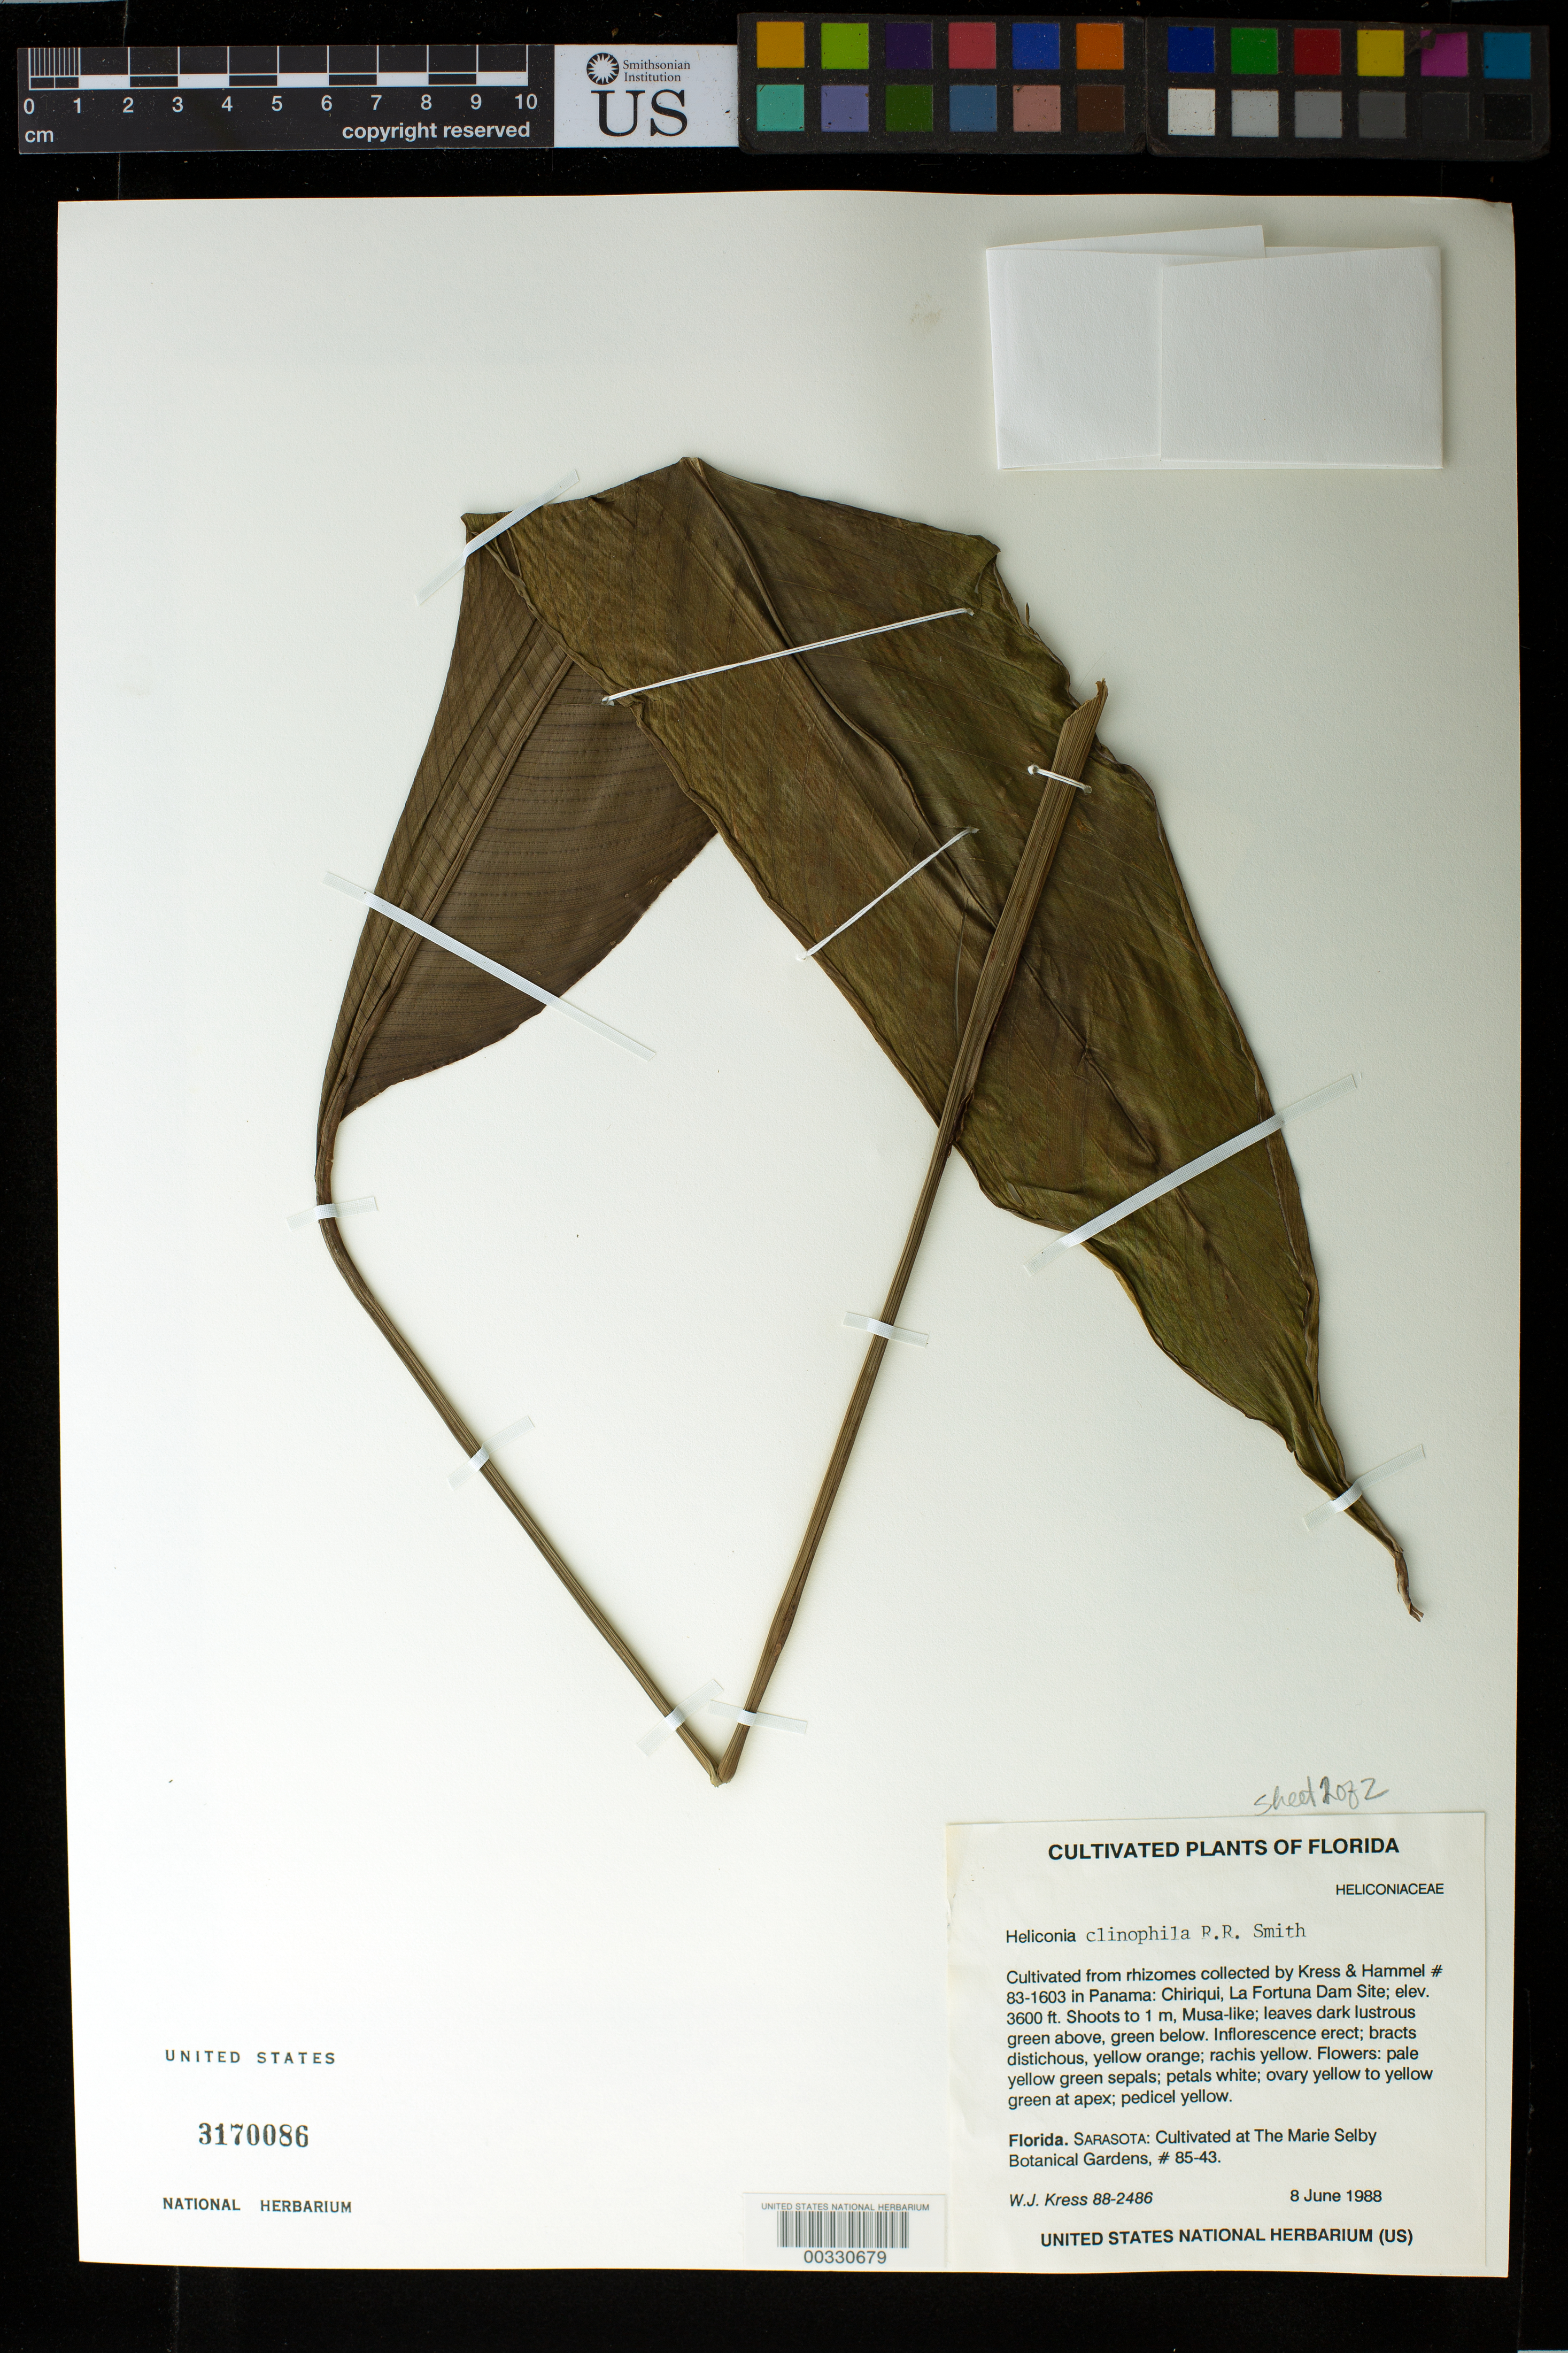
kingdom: Plantae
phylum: Tracheophyta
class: Liliopsida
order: Zingiberales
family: Heliconiaceae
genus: Heliconia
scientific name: Heliconia clinophila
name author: R.R. Sm.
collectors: W. J. Kress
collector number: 88-2486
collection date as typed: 08 Jun 1988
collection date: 1988-06-08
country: Panama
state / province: Chiriquí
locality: La Fortuna Dam site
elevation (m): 1097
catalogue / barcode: US 3170086